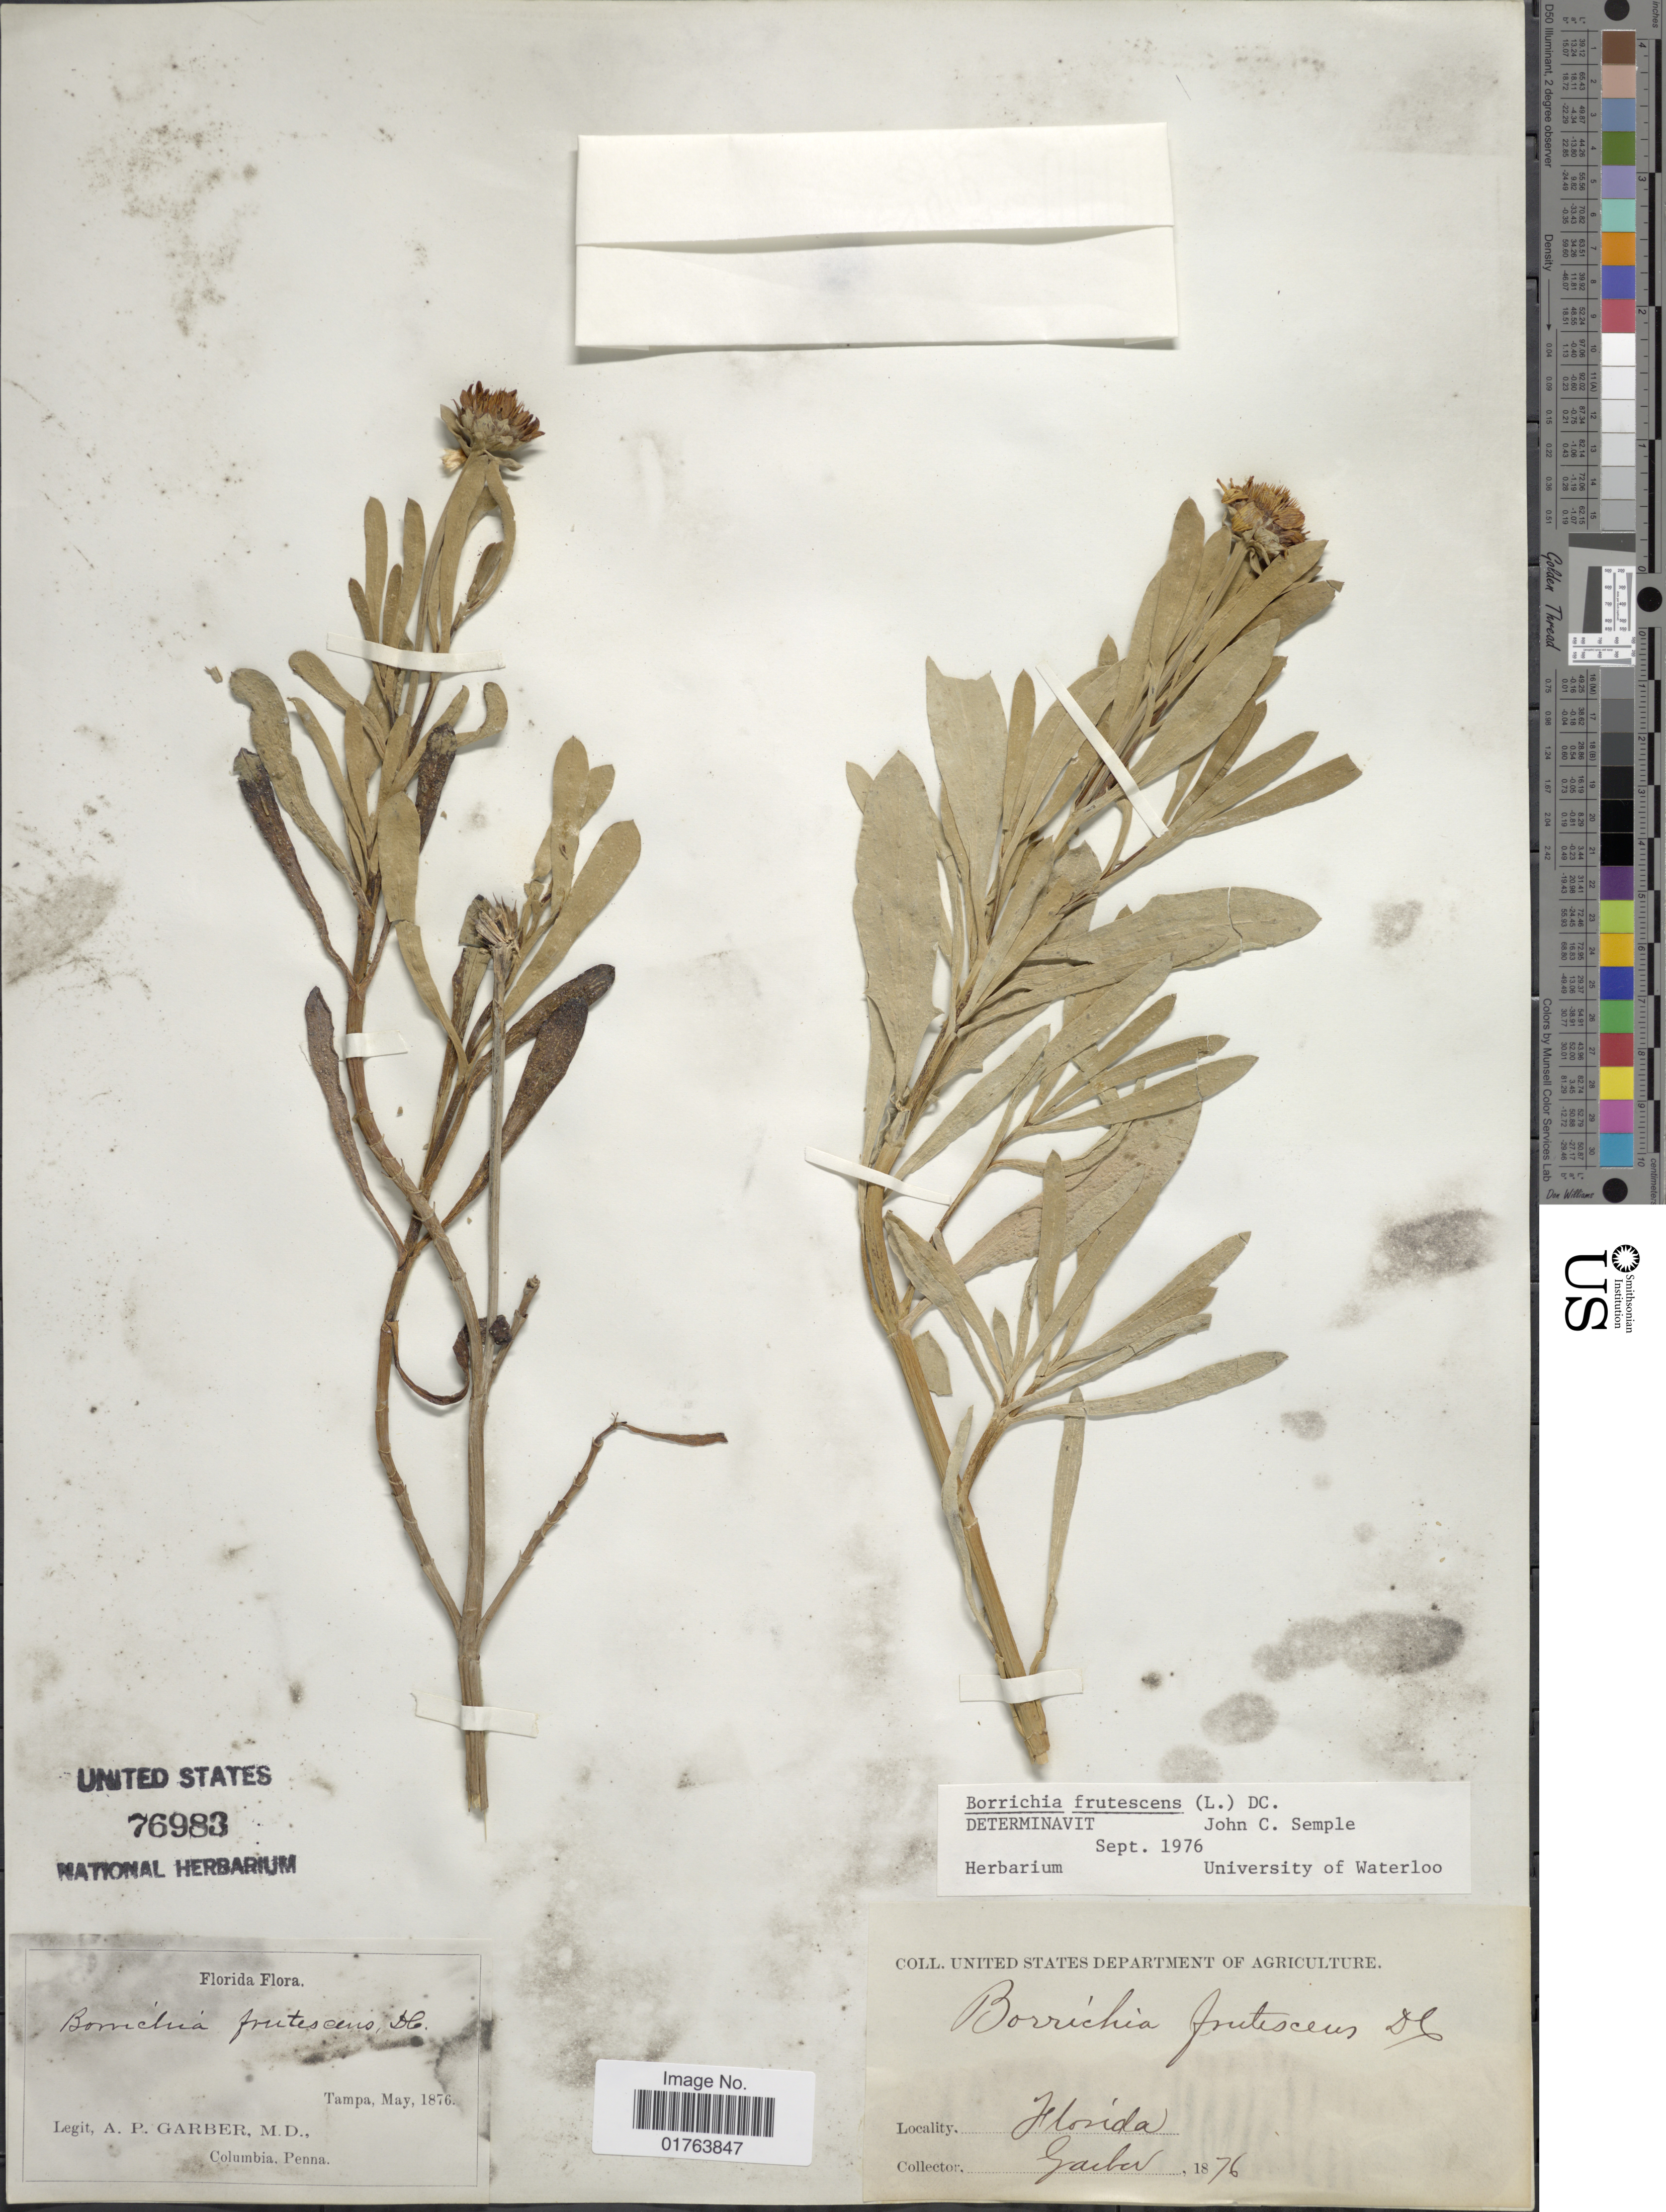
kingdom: Plantae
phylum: Tracheophyta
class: Magnoliopsida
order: Asterales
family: Asteraceae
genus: Borrichia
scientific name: Borrichia frutescens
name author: (L.) DC.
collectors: A. P. Garber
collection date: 1876-05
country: United States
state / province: Florida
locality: Tampa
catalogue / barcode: US 76983